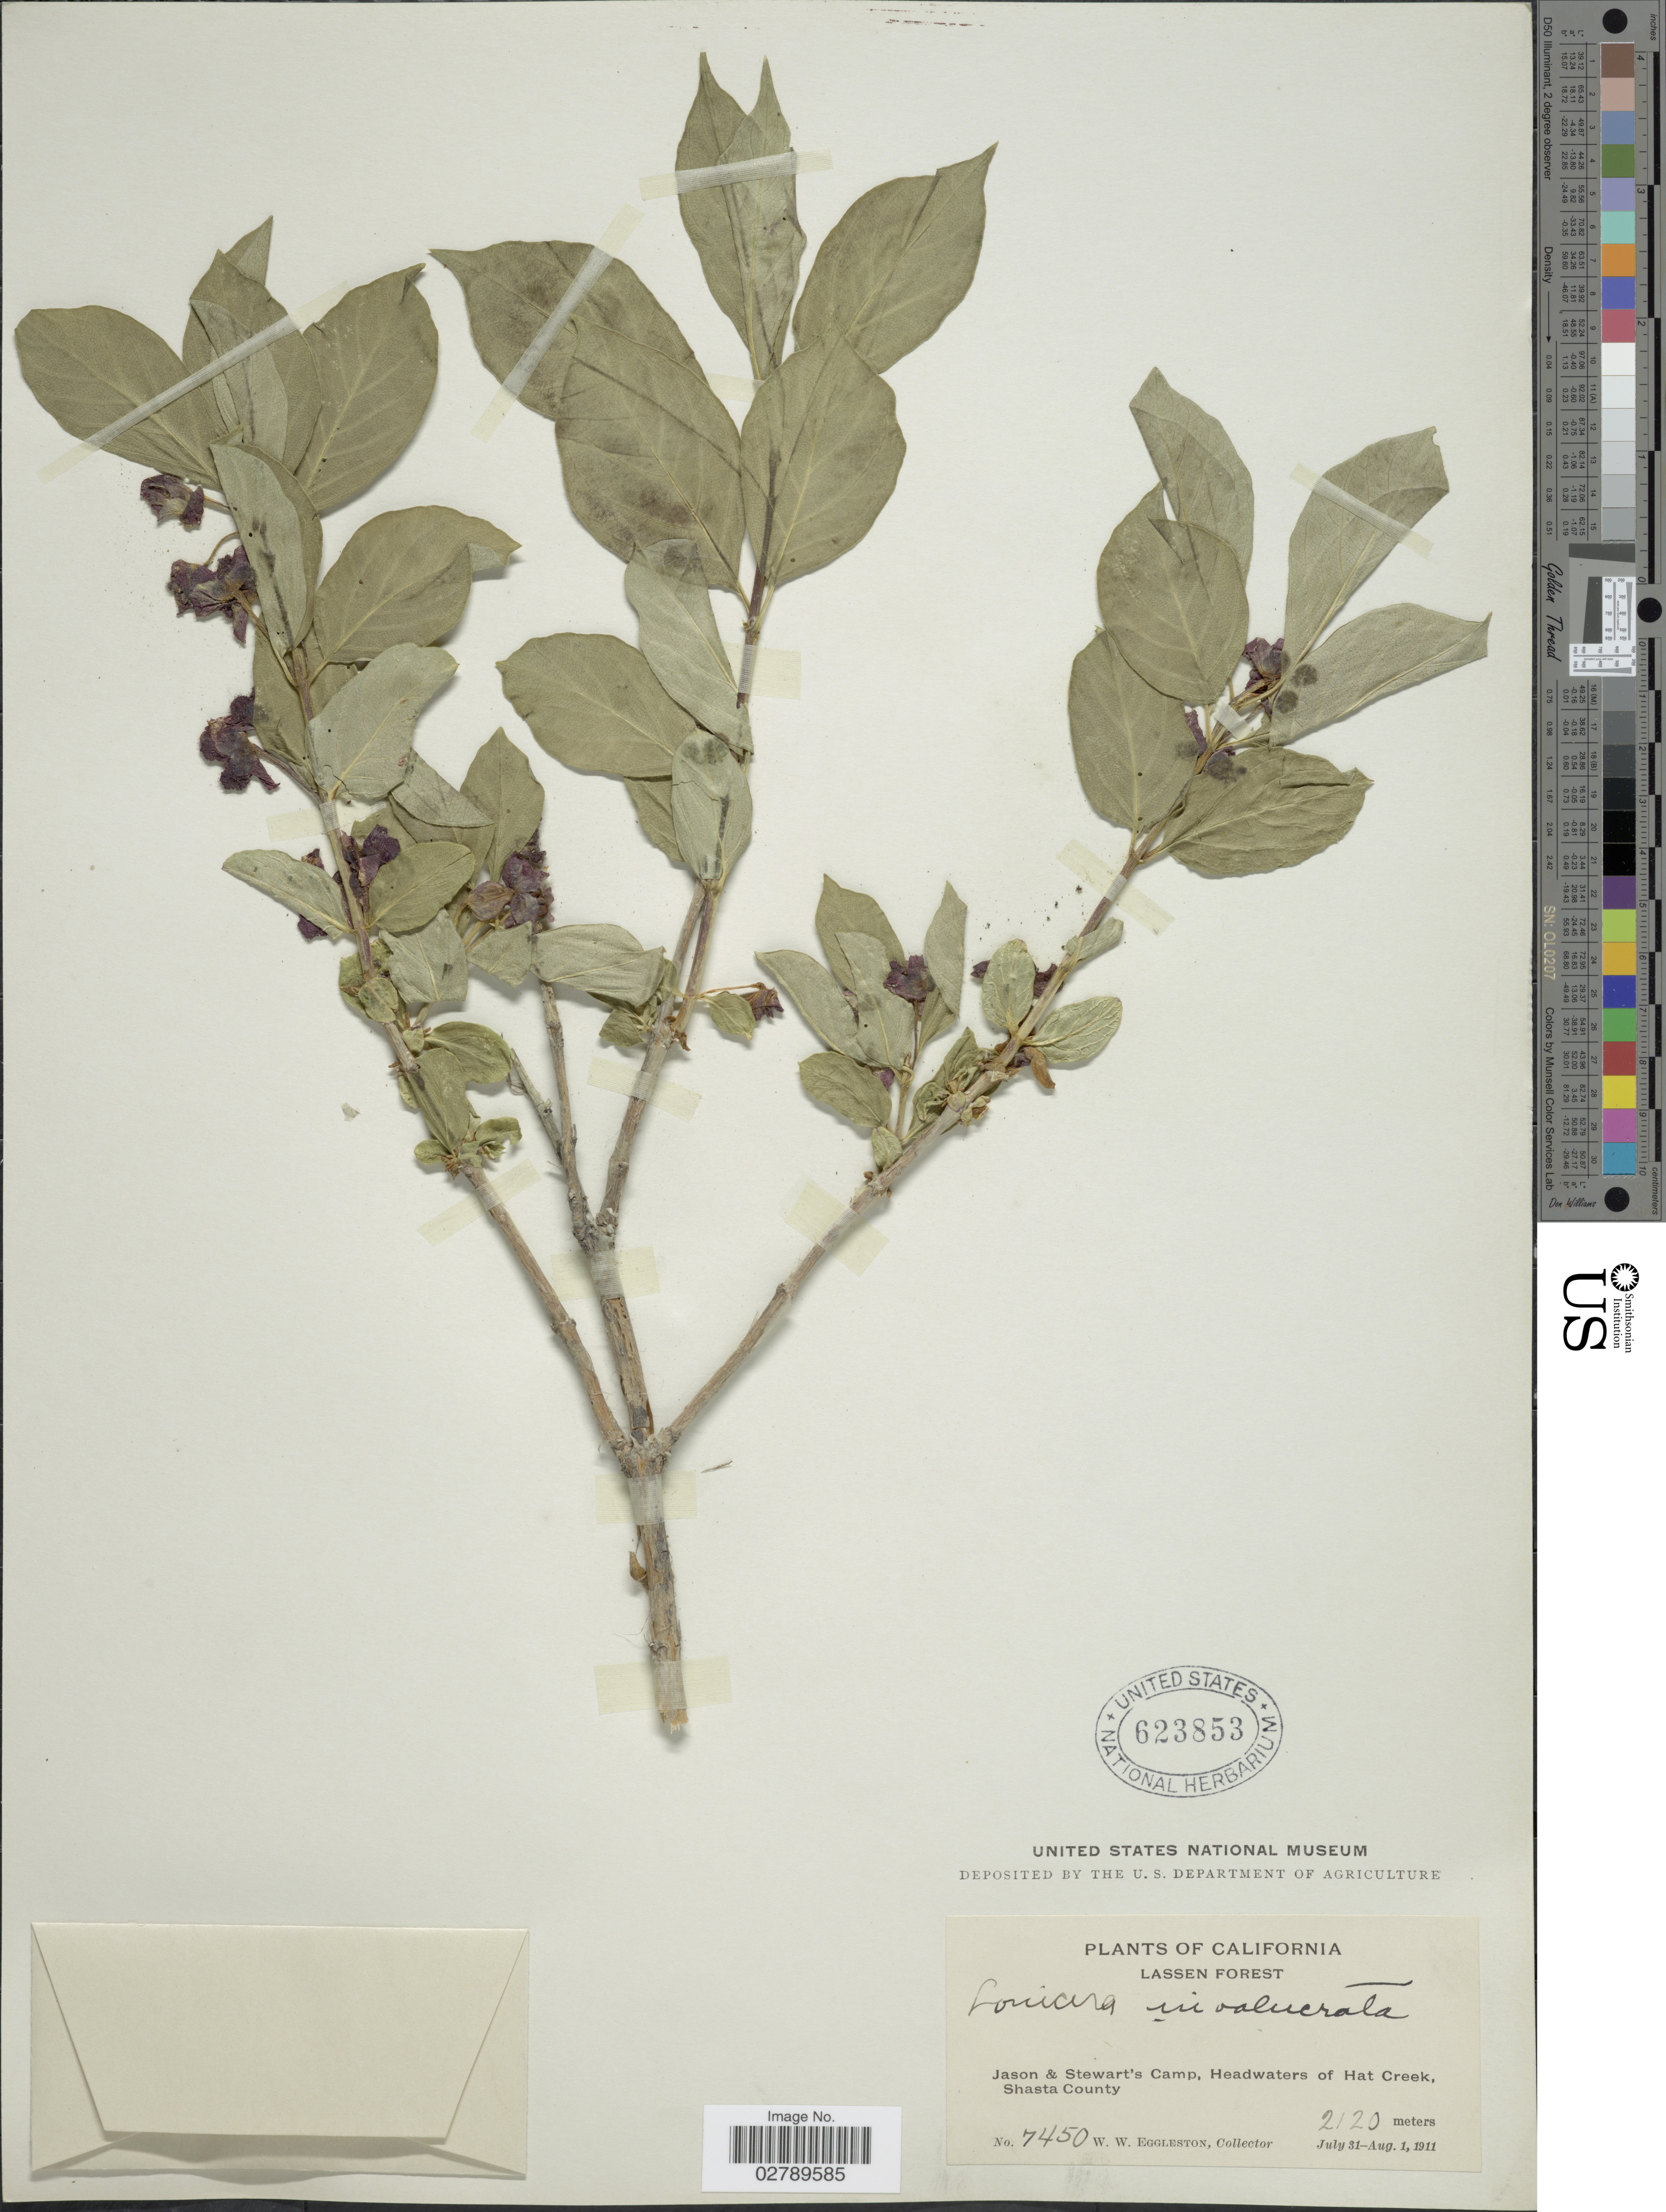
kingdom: Plantae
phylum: Tracheophyta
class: Magnoliopsida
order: Dipsacales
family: Caprifoliaceae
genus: Lonicera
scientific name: Lonicera involucrata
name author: (Richardson) Banks ex Spreng.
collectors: W. W. Eggleston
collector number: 7450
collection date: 1911-07-31/1911-08-01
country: United States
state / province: California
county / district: Shasta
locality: Lassen Forest. Jason & Stewart's Camp, Headwaters of Hat Creek, Shasta County.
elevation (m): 2120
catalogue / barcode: US 623853